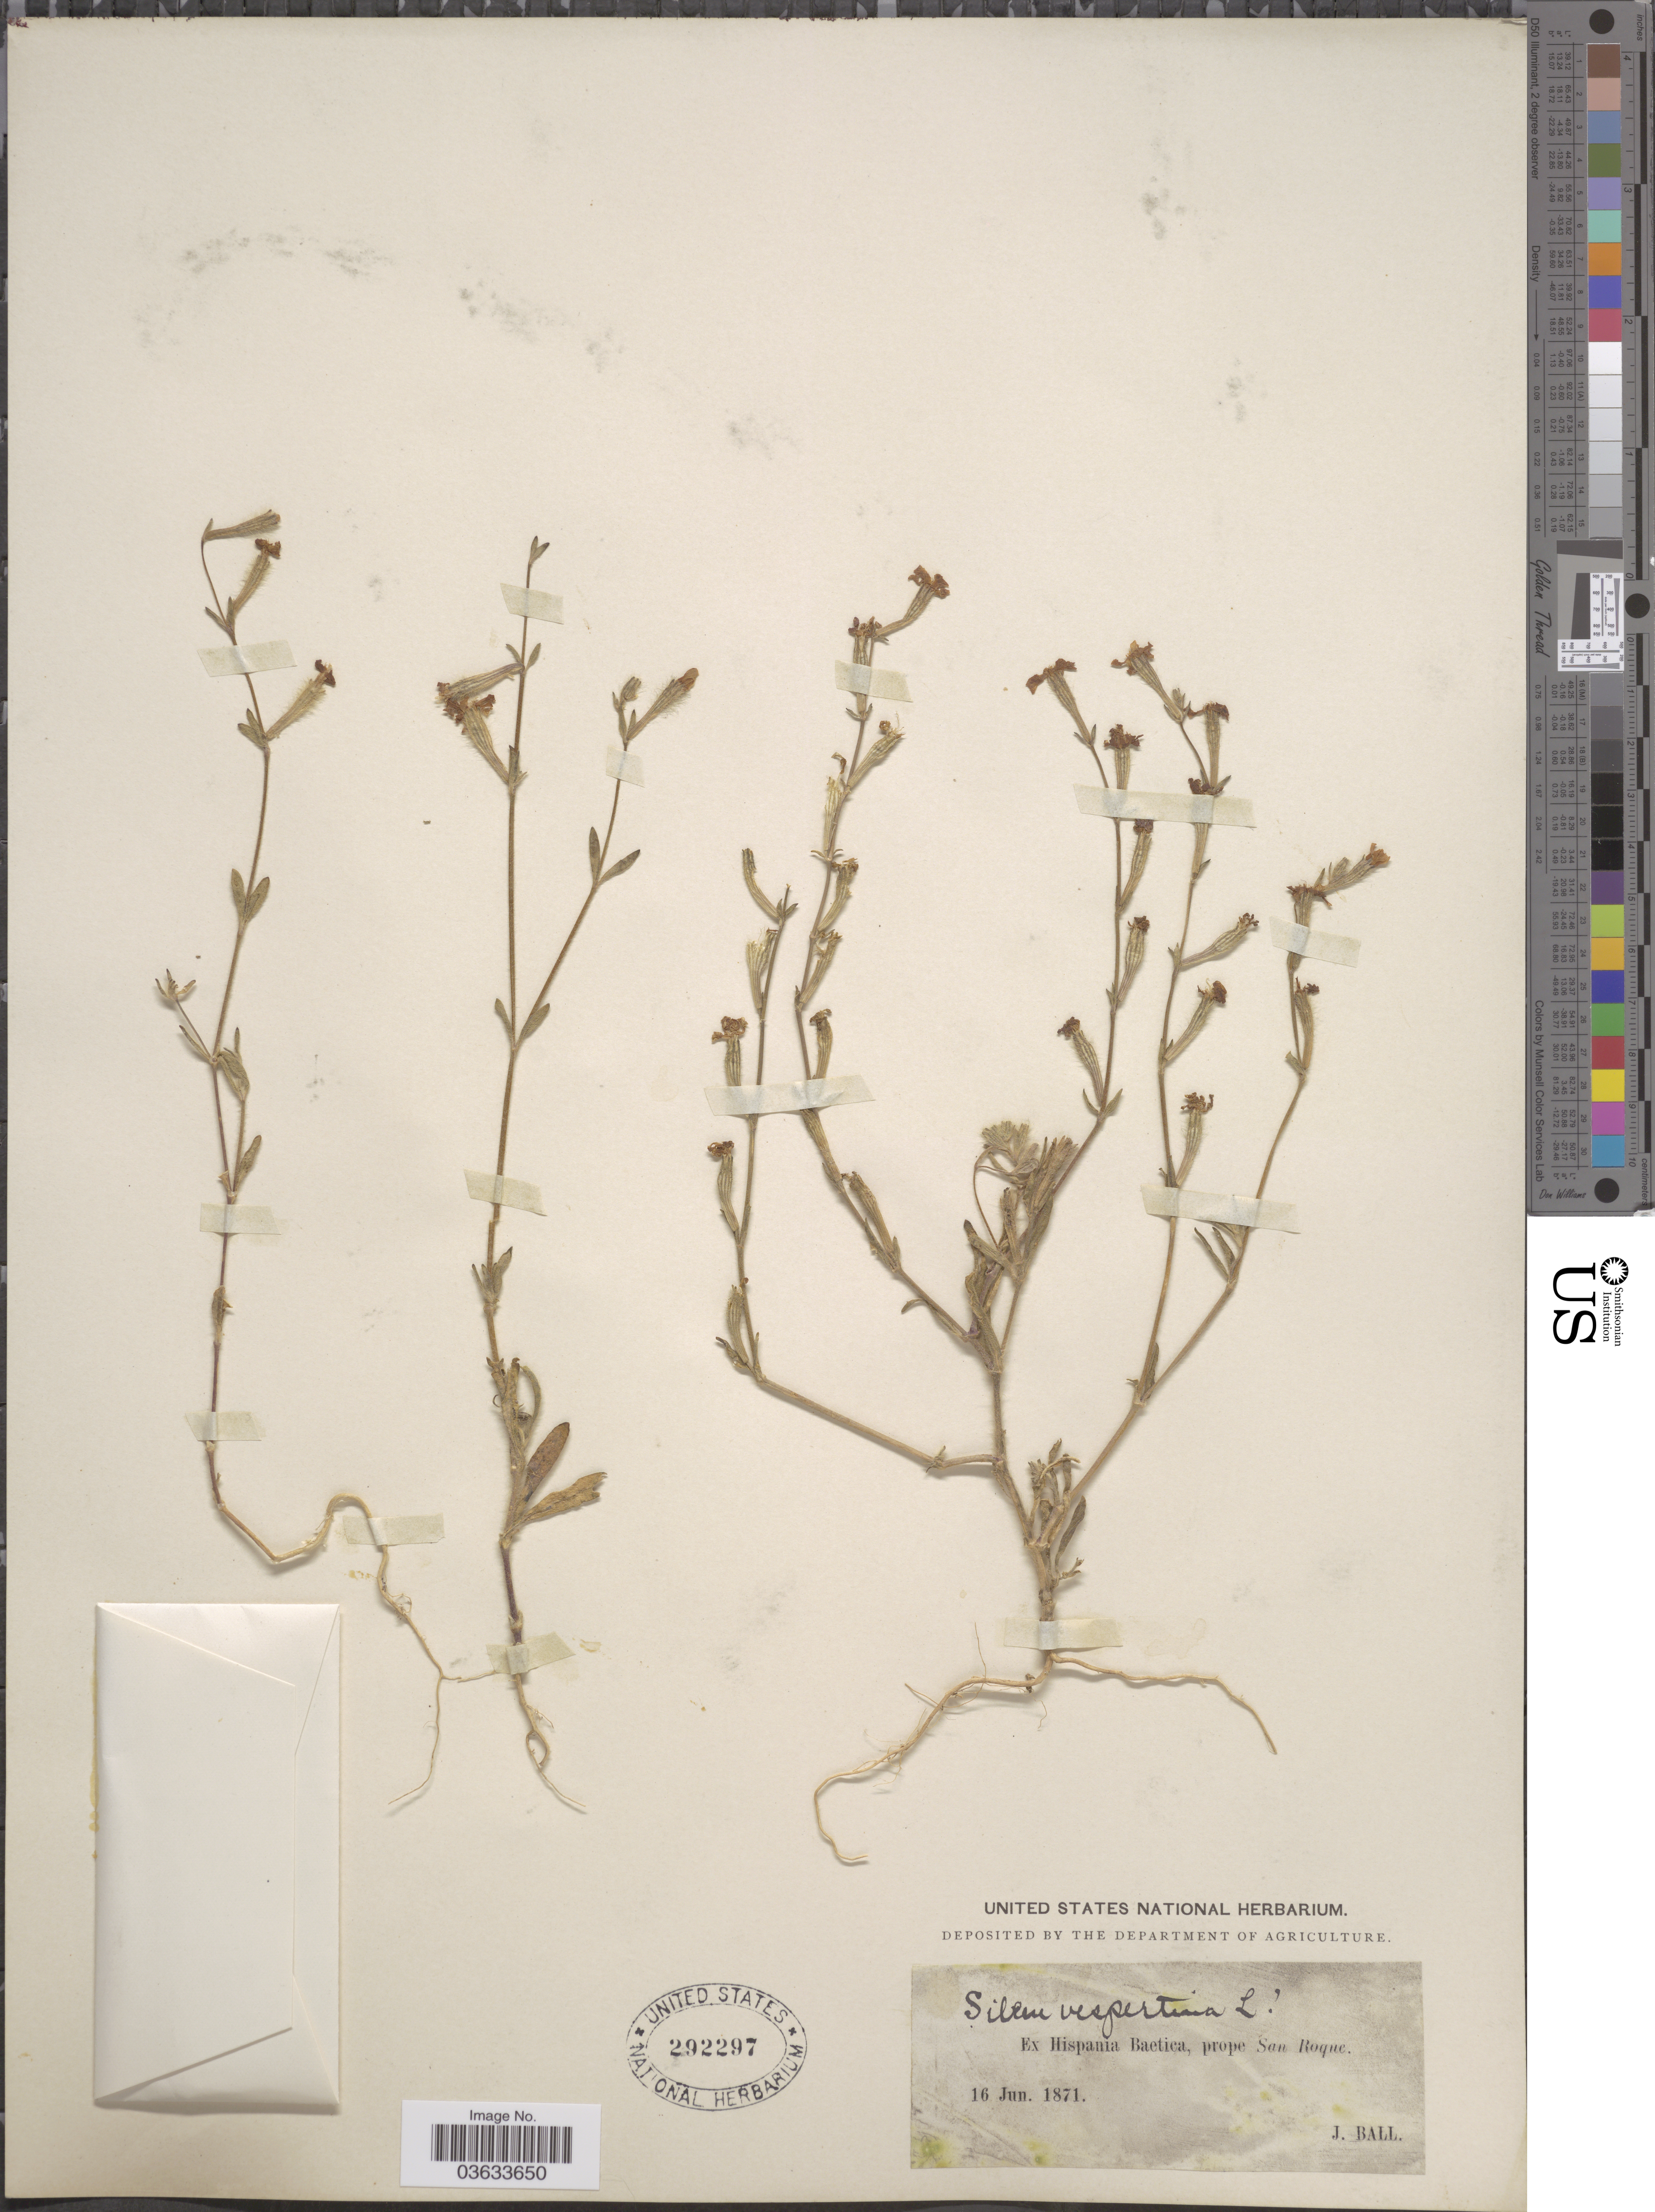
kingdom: Plantae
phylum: Tracheophyta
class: Magnoliopsida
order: Caryophyllales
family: Caryophyllaceae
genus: Silene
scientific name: Silene vespertina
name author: Retz.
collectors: J. Ball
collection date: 1871-06-16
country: Spain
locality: Ex Hispania Bætica, prope San Roque.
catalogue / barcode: US 292297